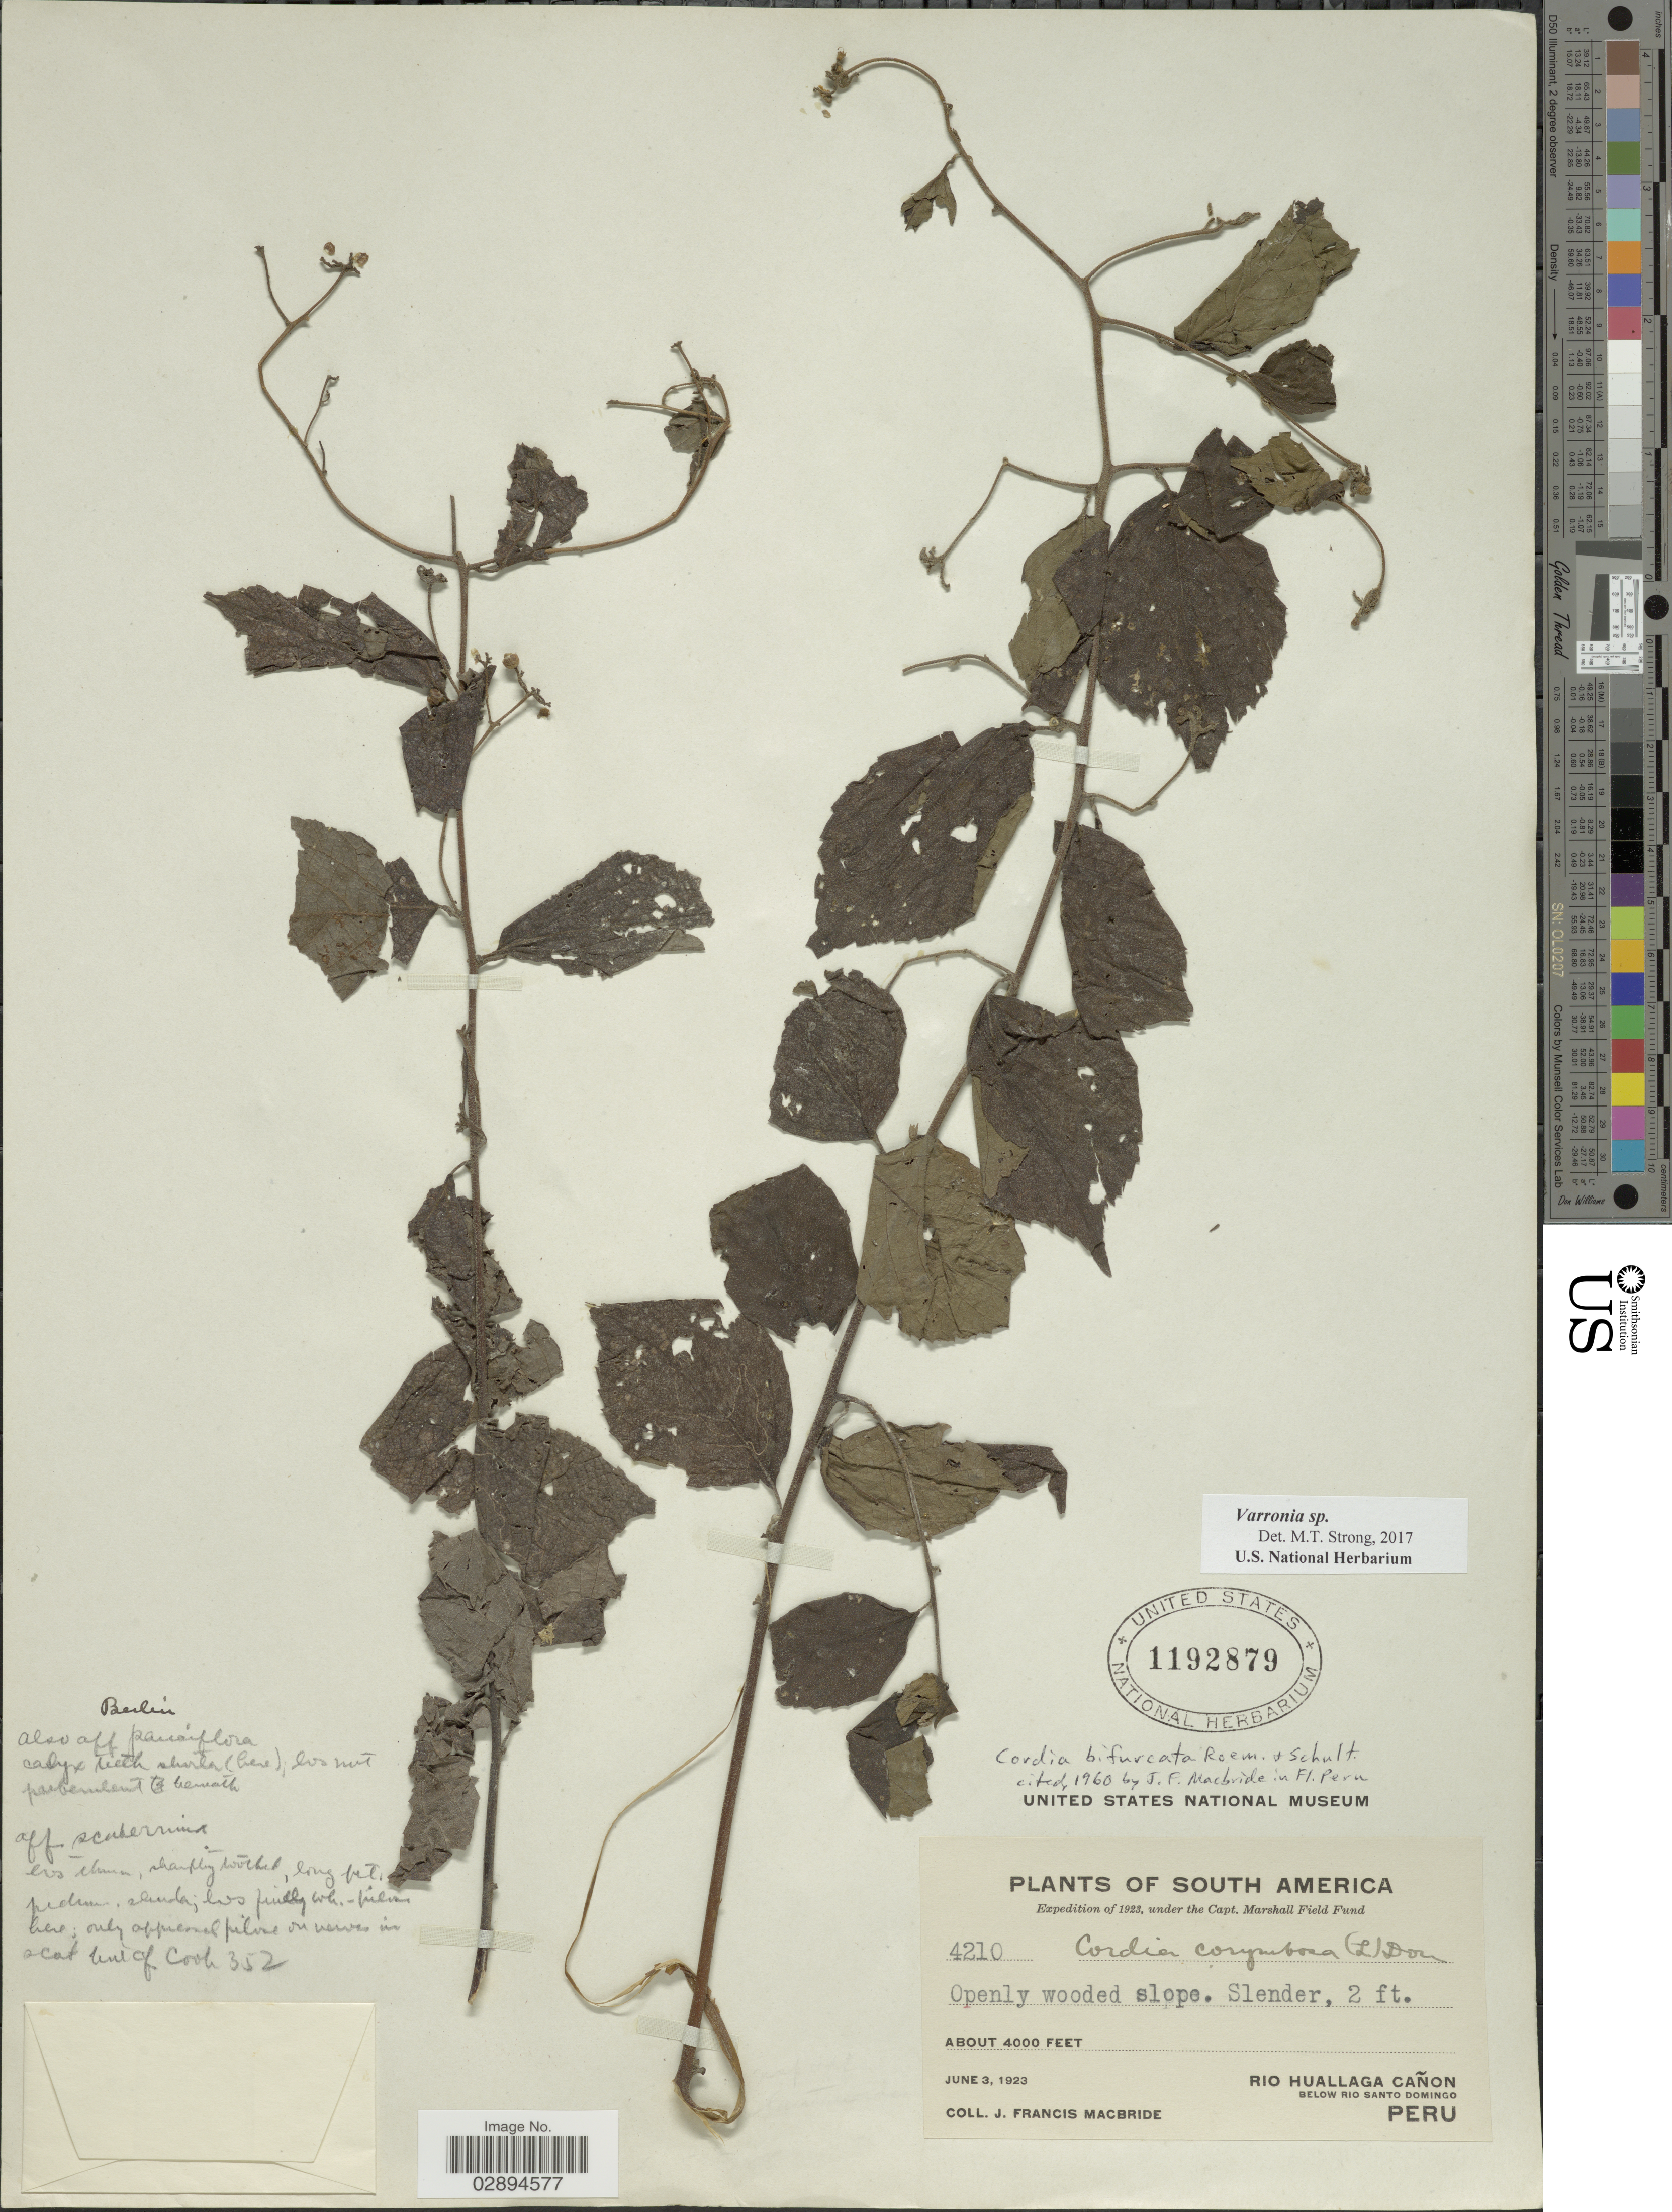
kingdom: Plantae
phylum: Tracheophyta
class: Magnoliopsida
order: Boraginales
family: Cordiaceae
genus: Varronia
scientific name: Varronia sp.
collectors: J. F. Macbride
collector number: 4210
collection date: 1923-06-03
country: Peru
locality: South America. Rio Huallaga Cañon. Below Rio Santo Domingo. Peru.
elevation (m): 1219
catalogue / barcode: US 1192879